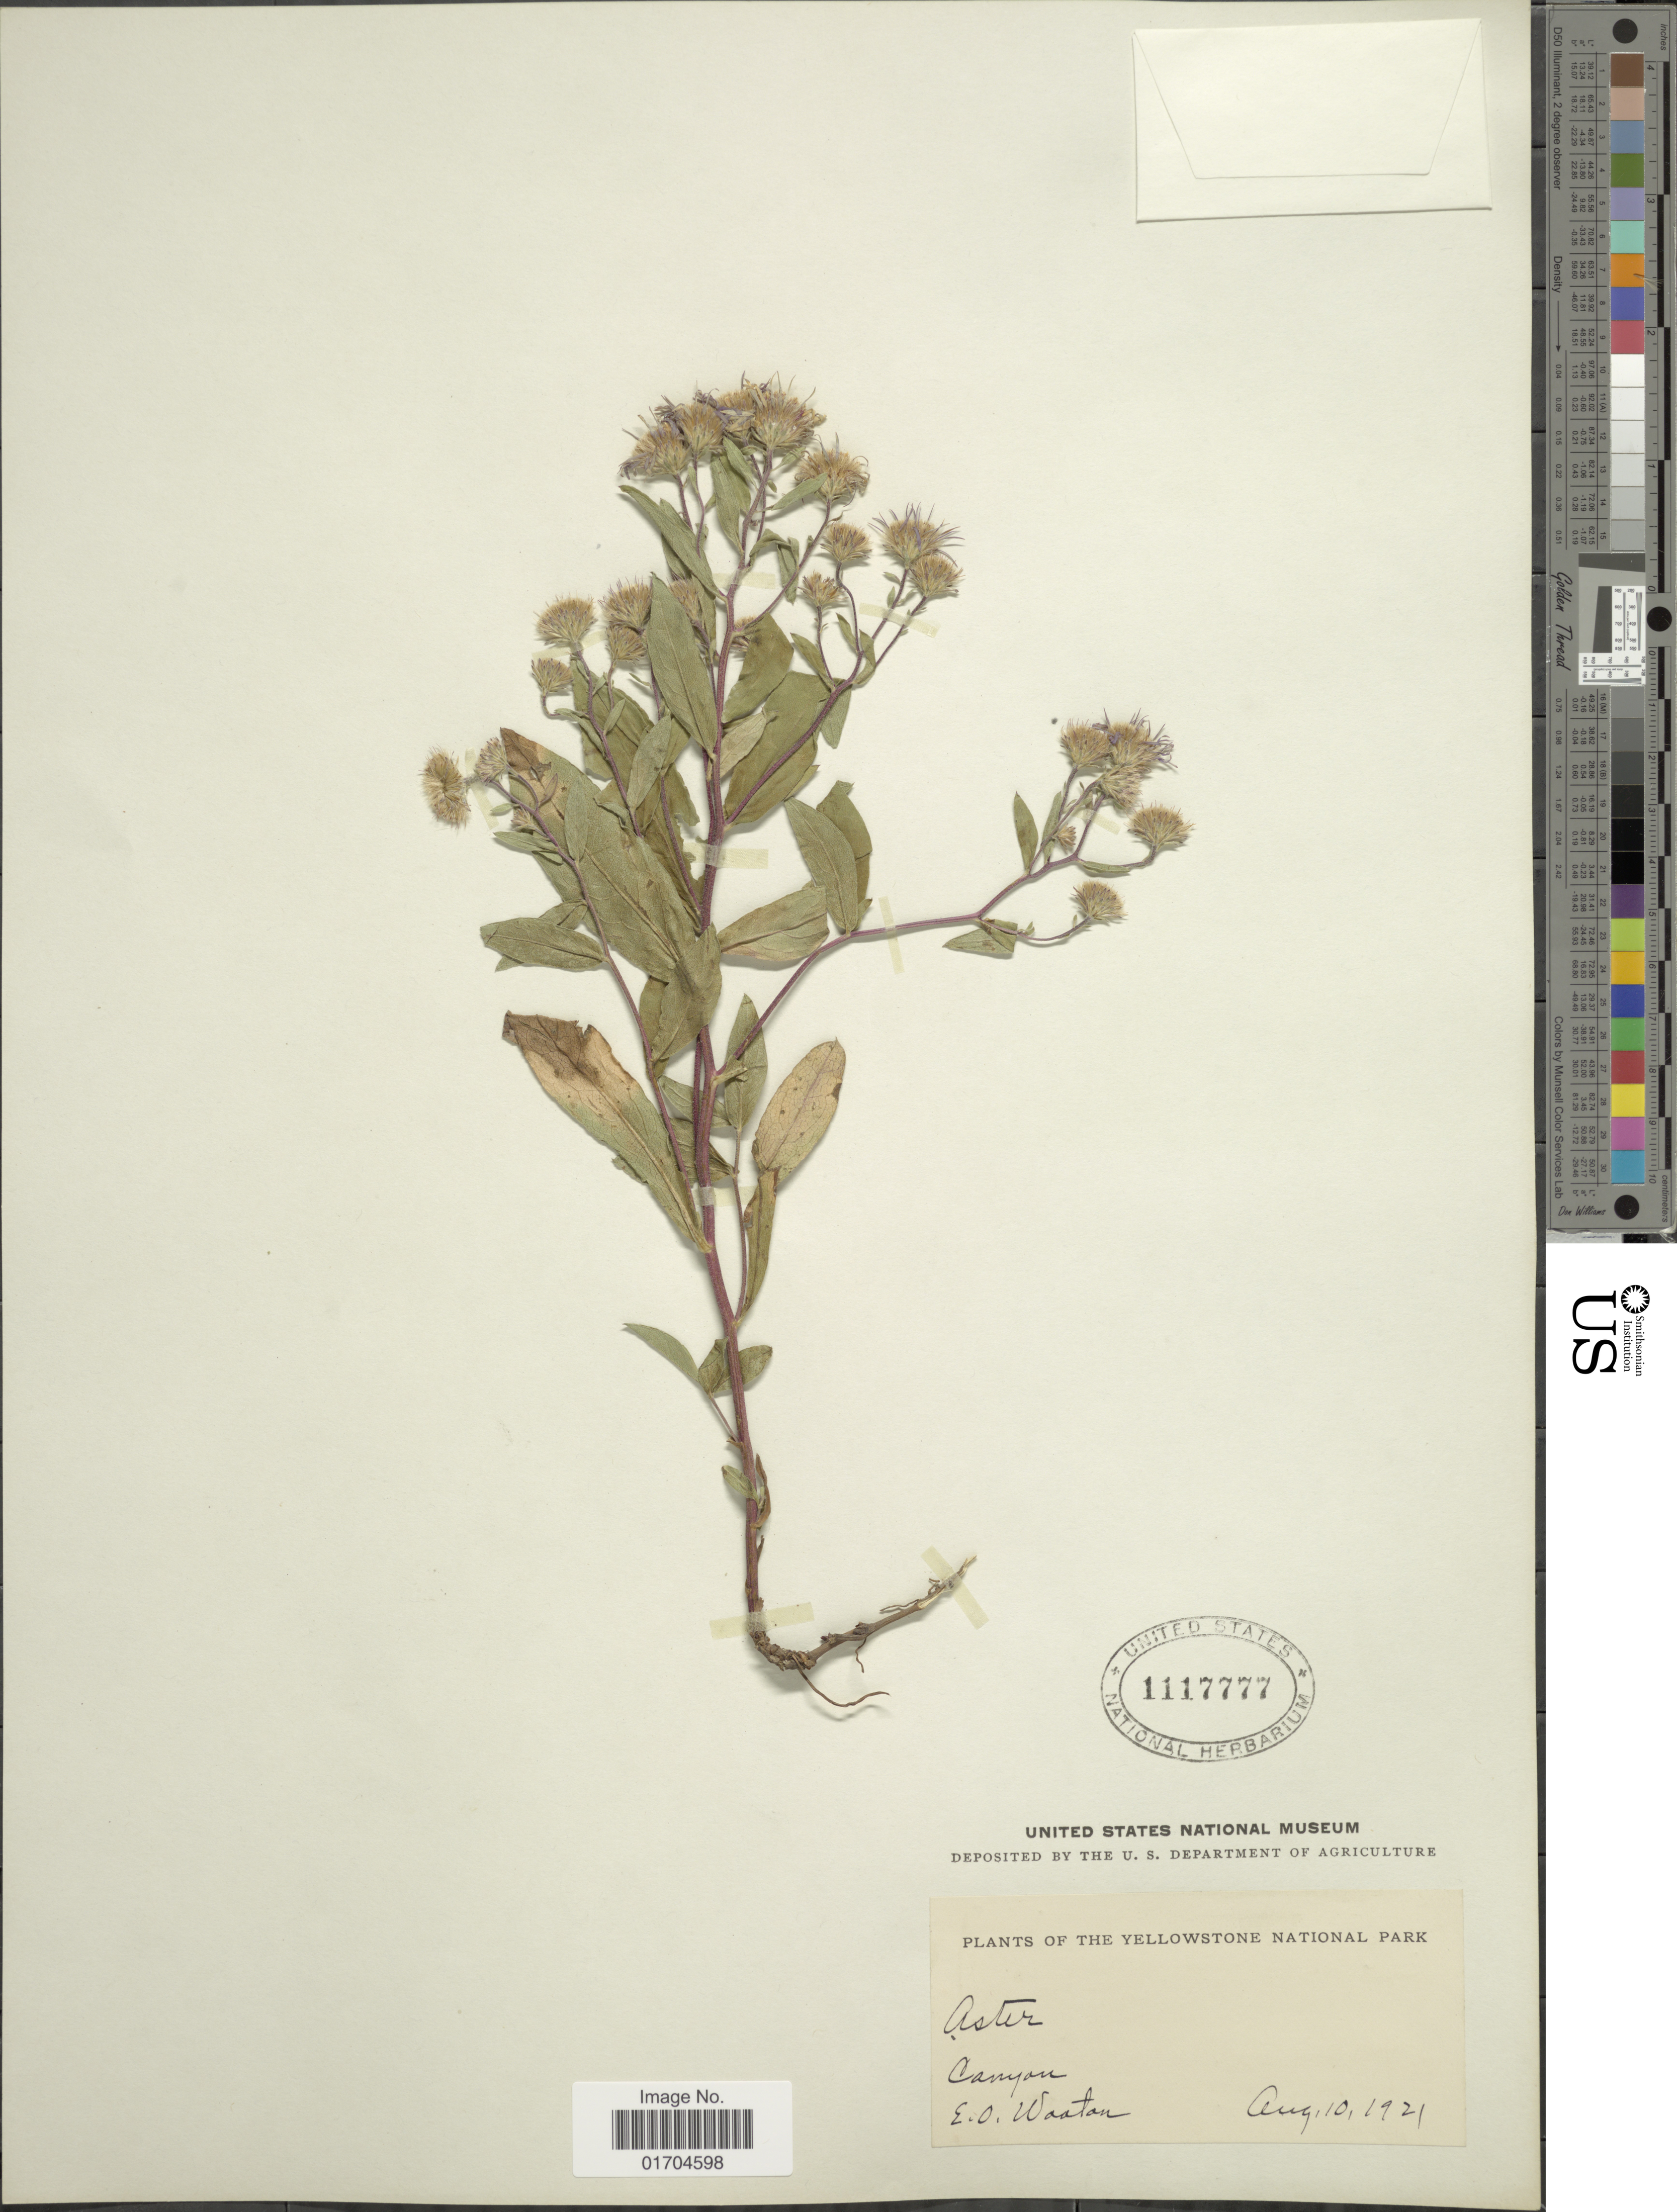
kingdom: Plantae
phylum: Tracheophyta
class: Magnoliopsida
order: Asterales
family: Asteraceae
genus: Symphyotrichum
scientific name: Symphyotrichum sp.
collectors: E. O. Wooton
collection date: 1921-08-10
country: United States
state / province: Wyoming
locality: The Yellowstone National Park. Canyon.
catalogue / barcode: US 1117777